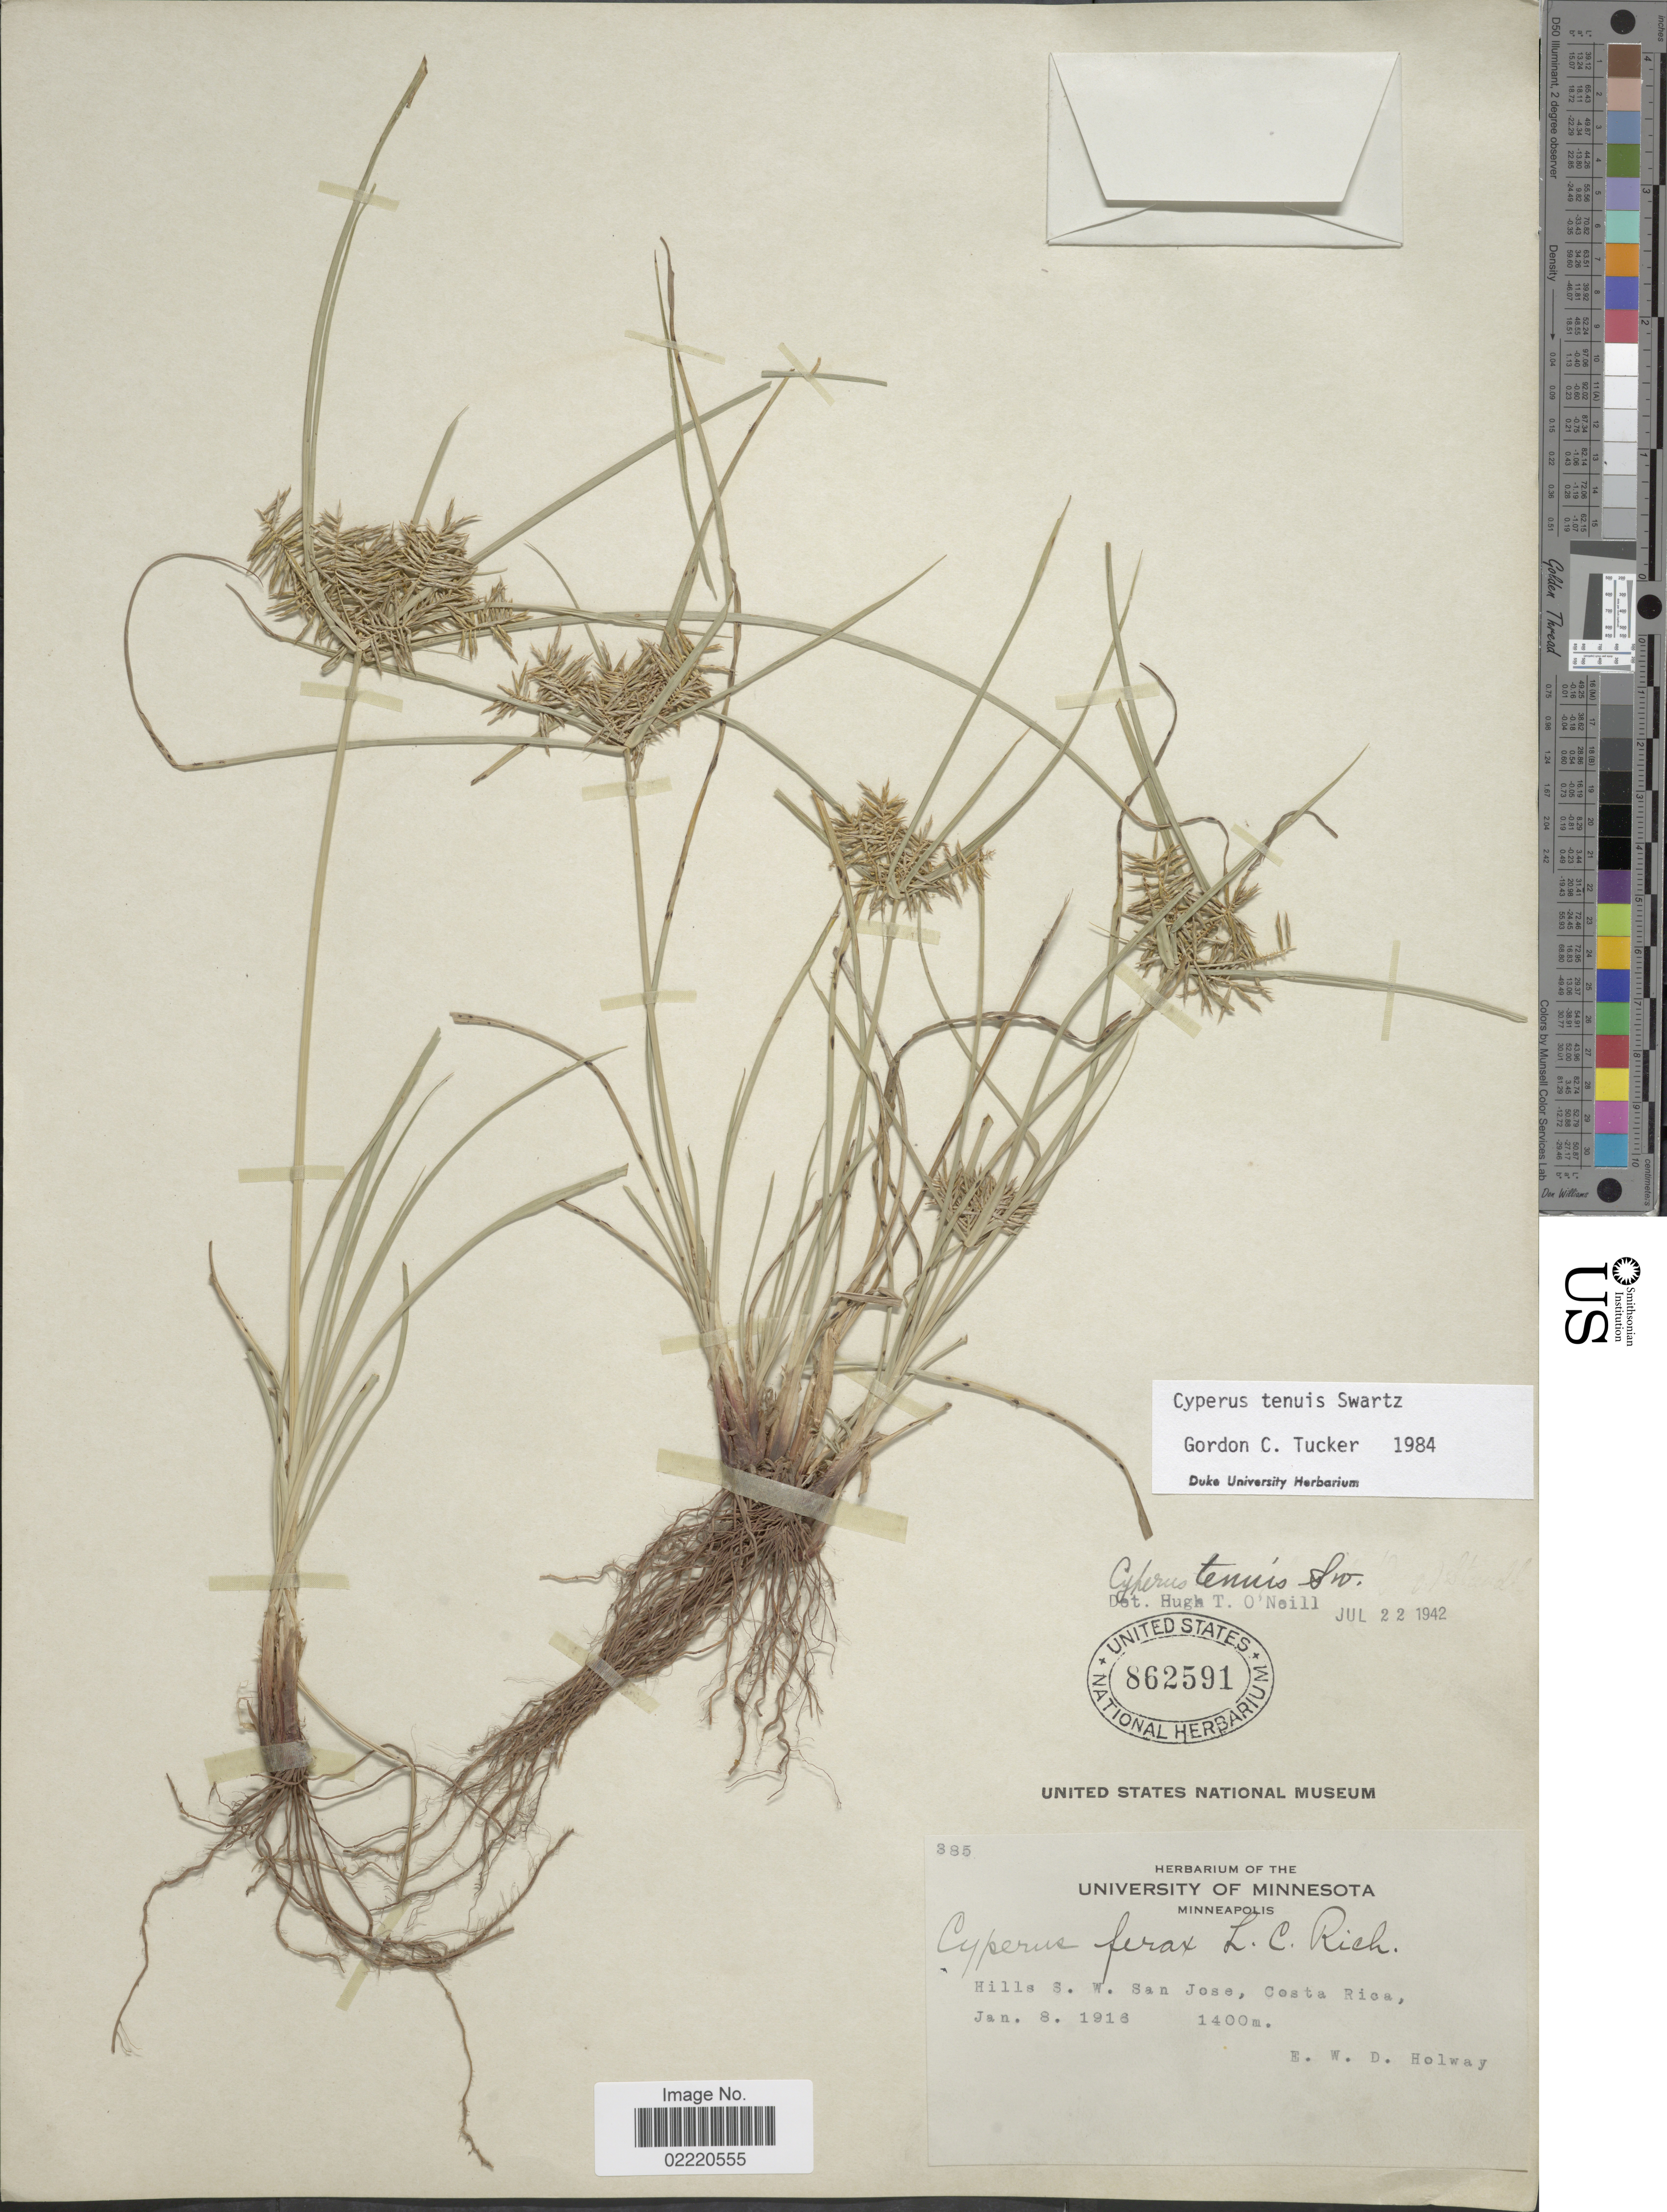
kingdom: Plantae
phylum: Tracheophyta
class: Liliopsida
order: Poales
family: Cyperaceae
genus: Cyperus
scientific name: Cyperus tenuis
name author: Sw.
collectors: E. W. D. Holway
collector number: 885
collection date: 1916-01-08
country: Costa Rica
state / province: San José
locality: Hills S.W. San Jose.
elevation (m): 1400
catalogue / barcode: US 862591